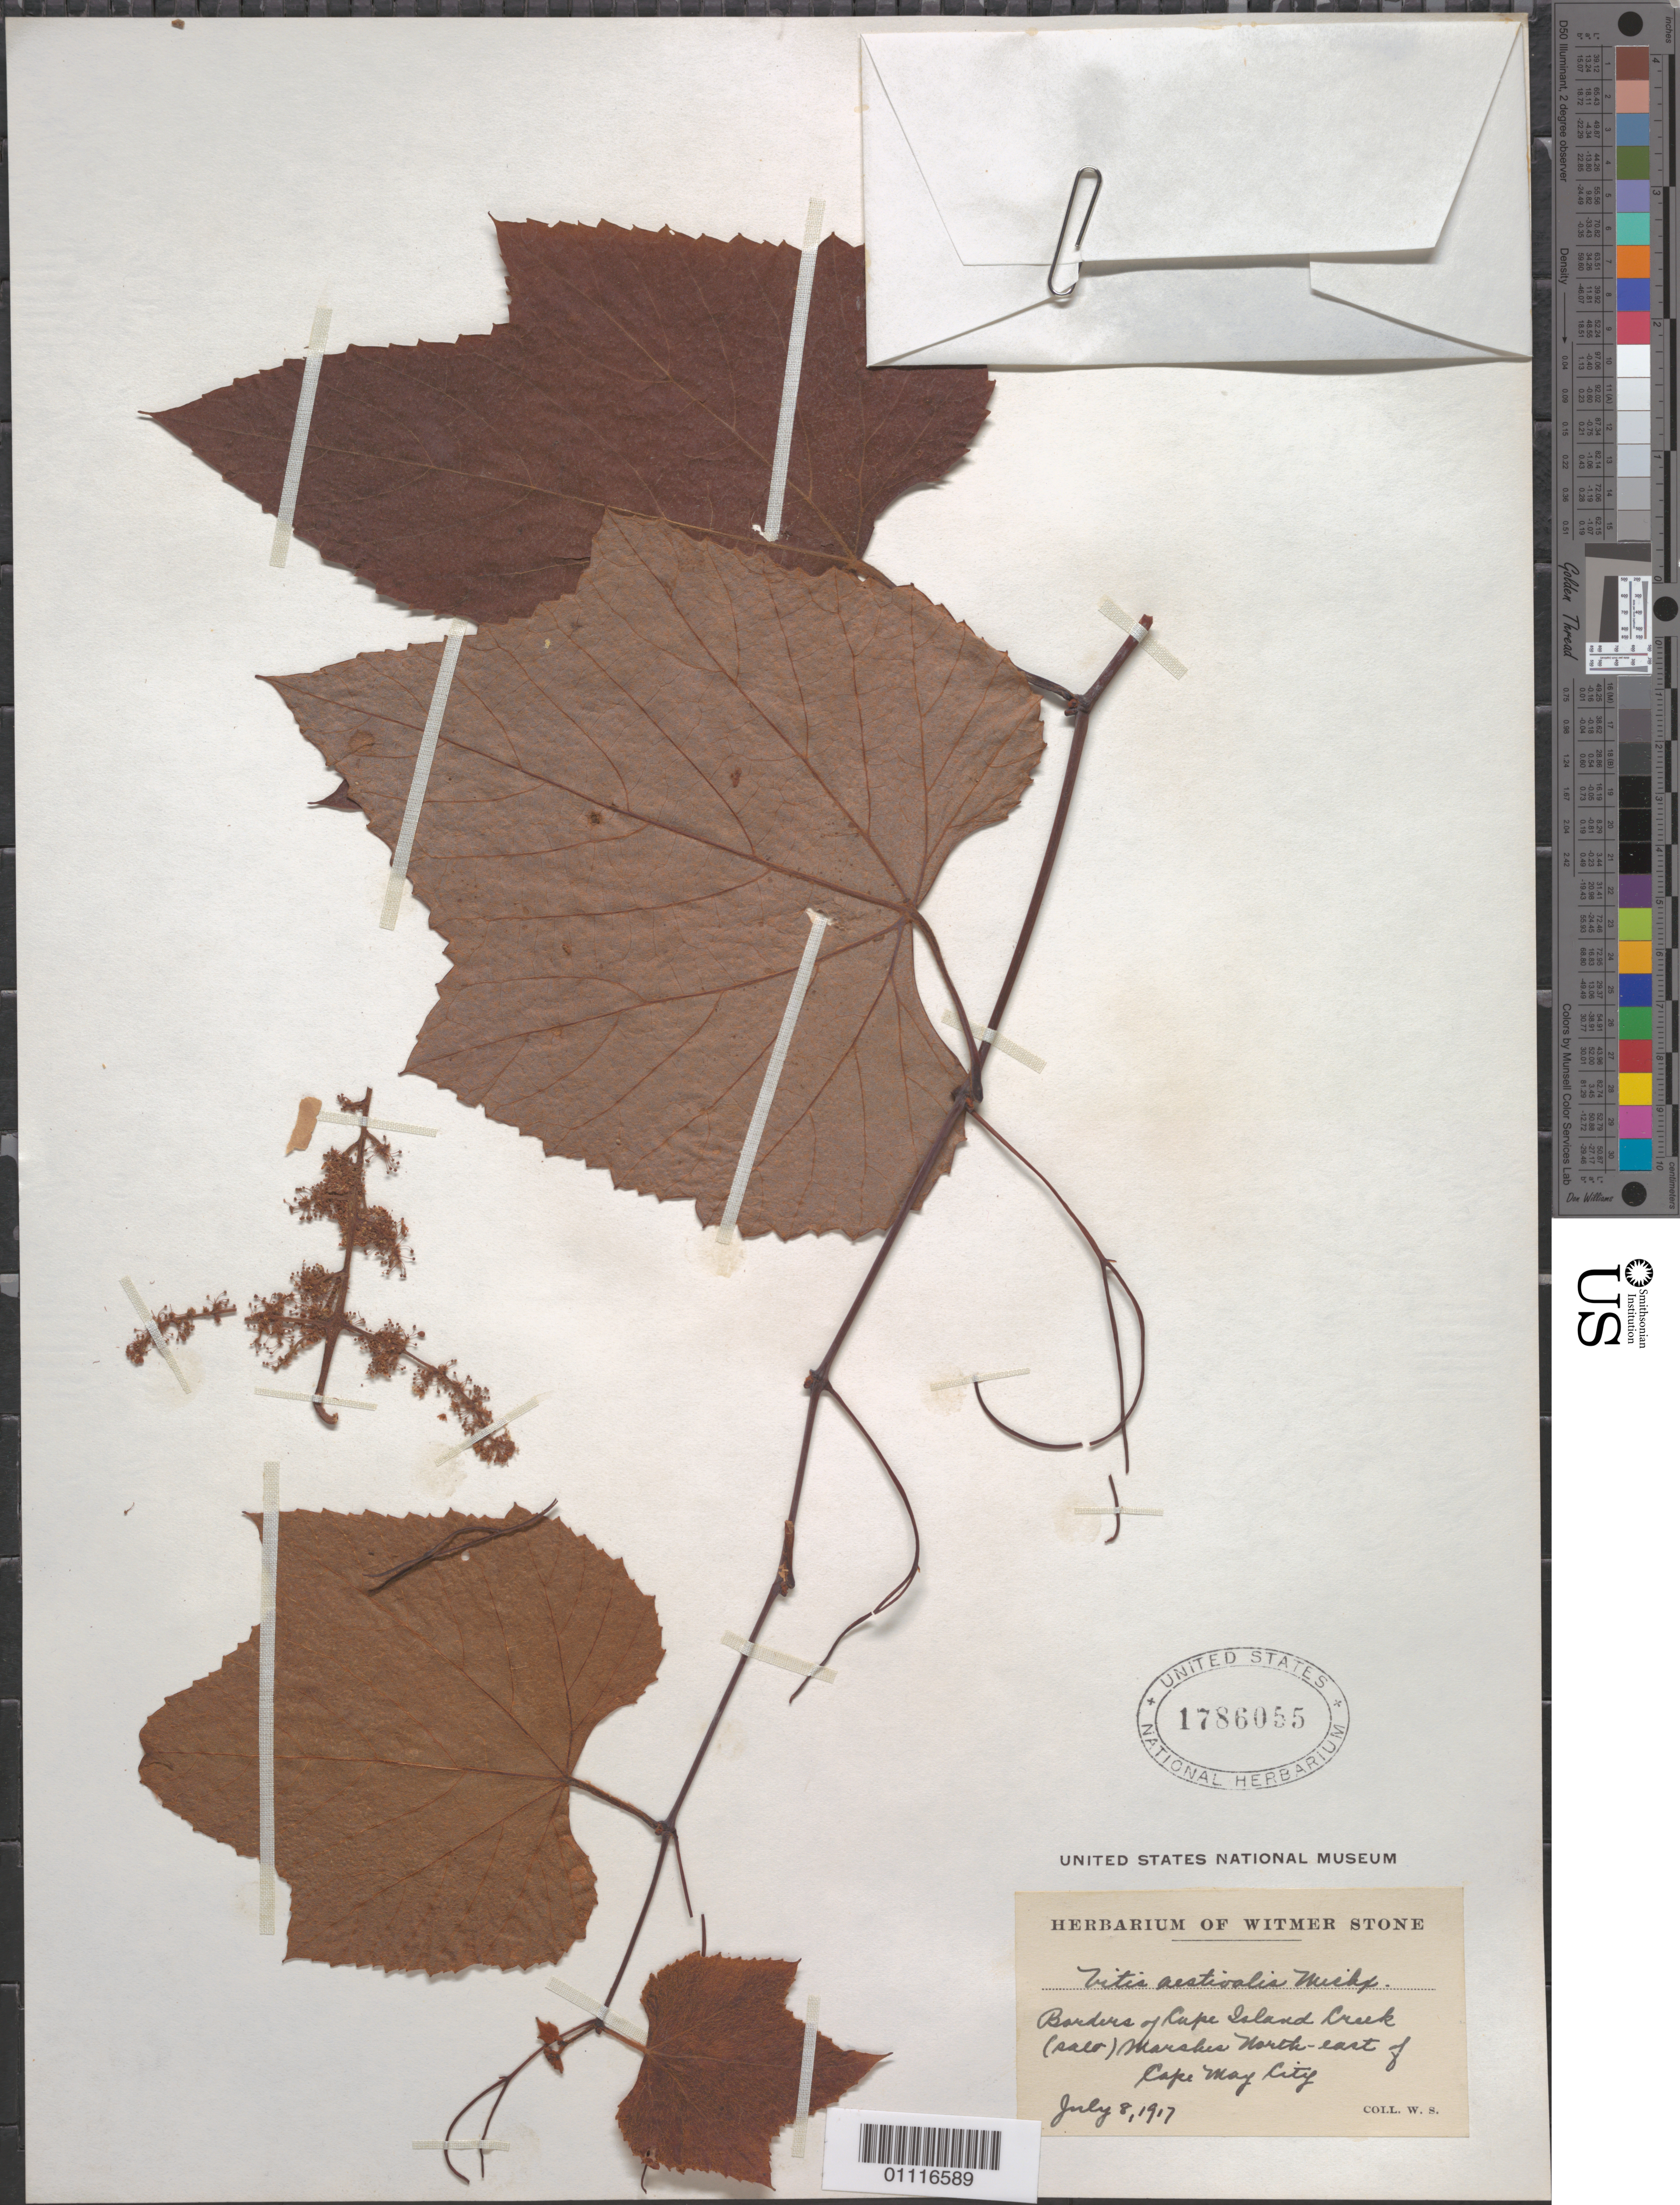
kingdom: Plantae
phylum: Tracheophyta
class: Magnoliopsida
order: Vitales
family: Vitaceae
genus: Vitis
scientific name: Vitis aestivalis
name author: Michx.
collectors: W. Stone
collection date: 1917-07-08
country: United States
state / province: New Jersey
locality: Cape May city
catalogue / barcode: US 1786055